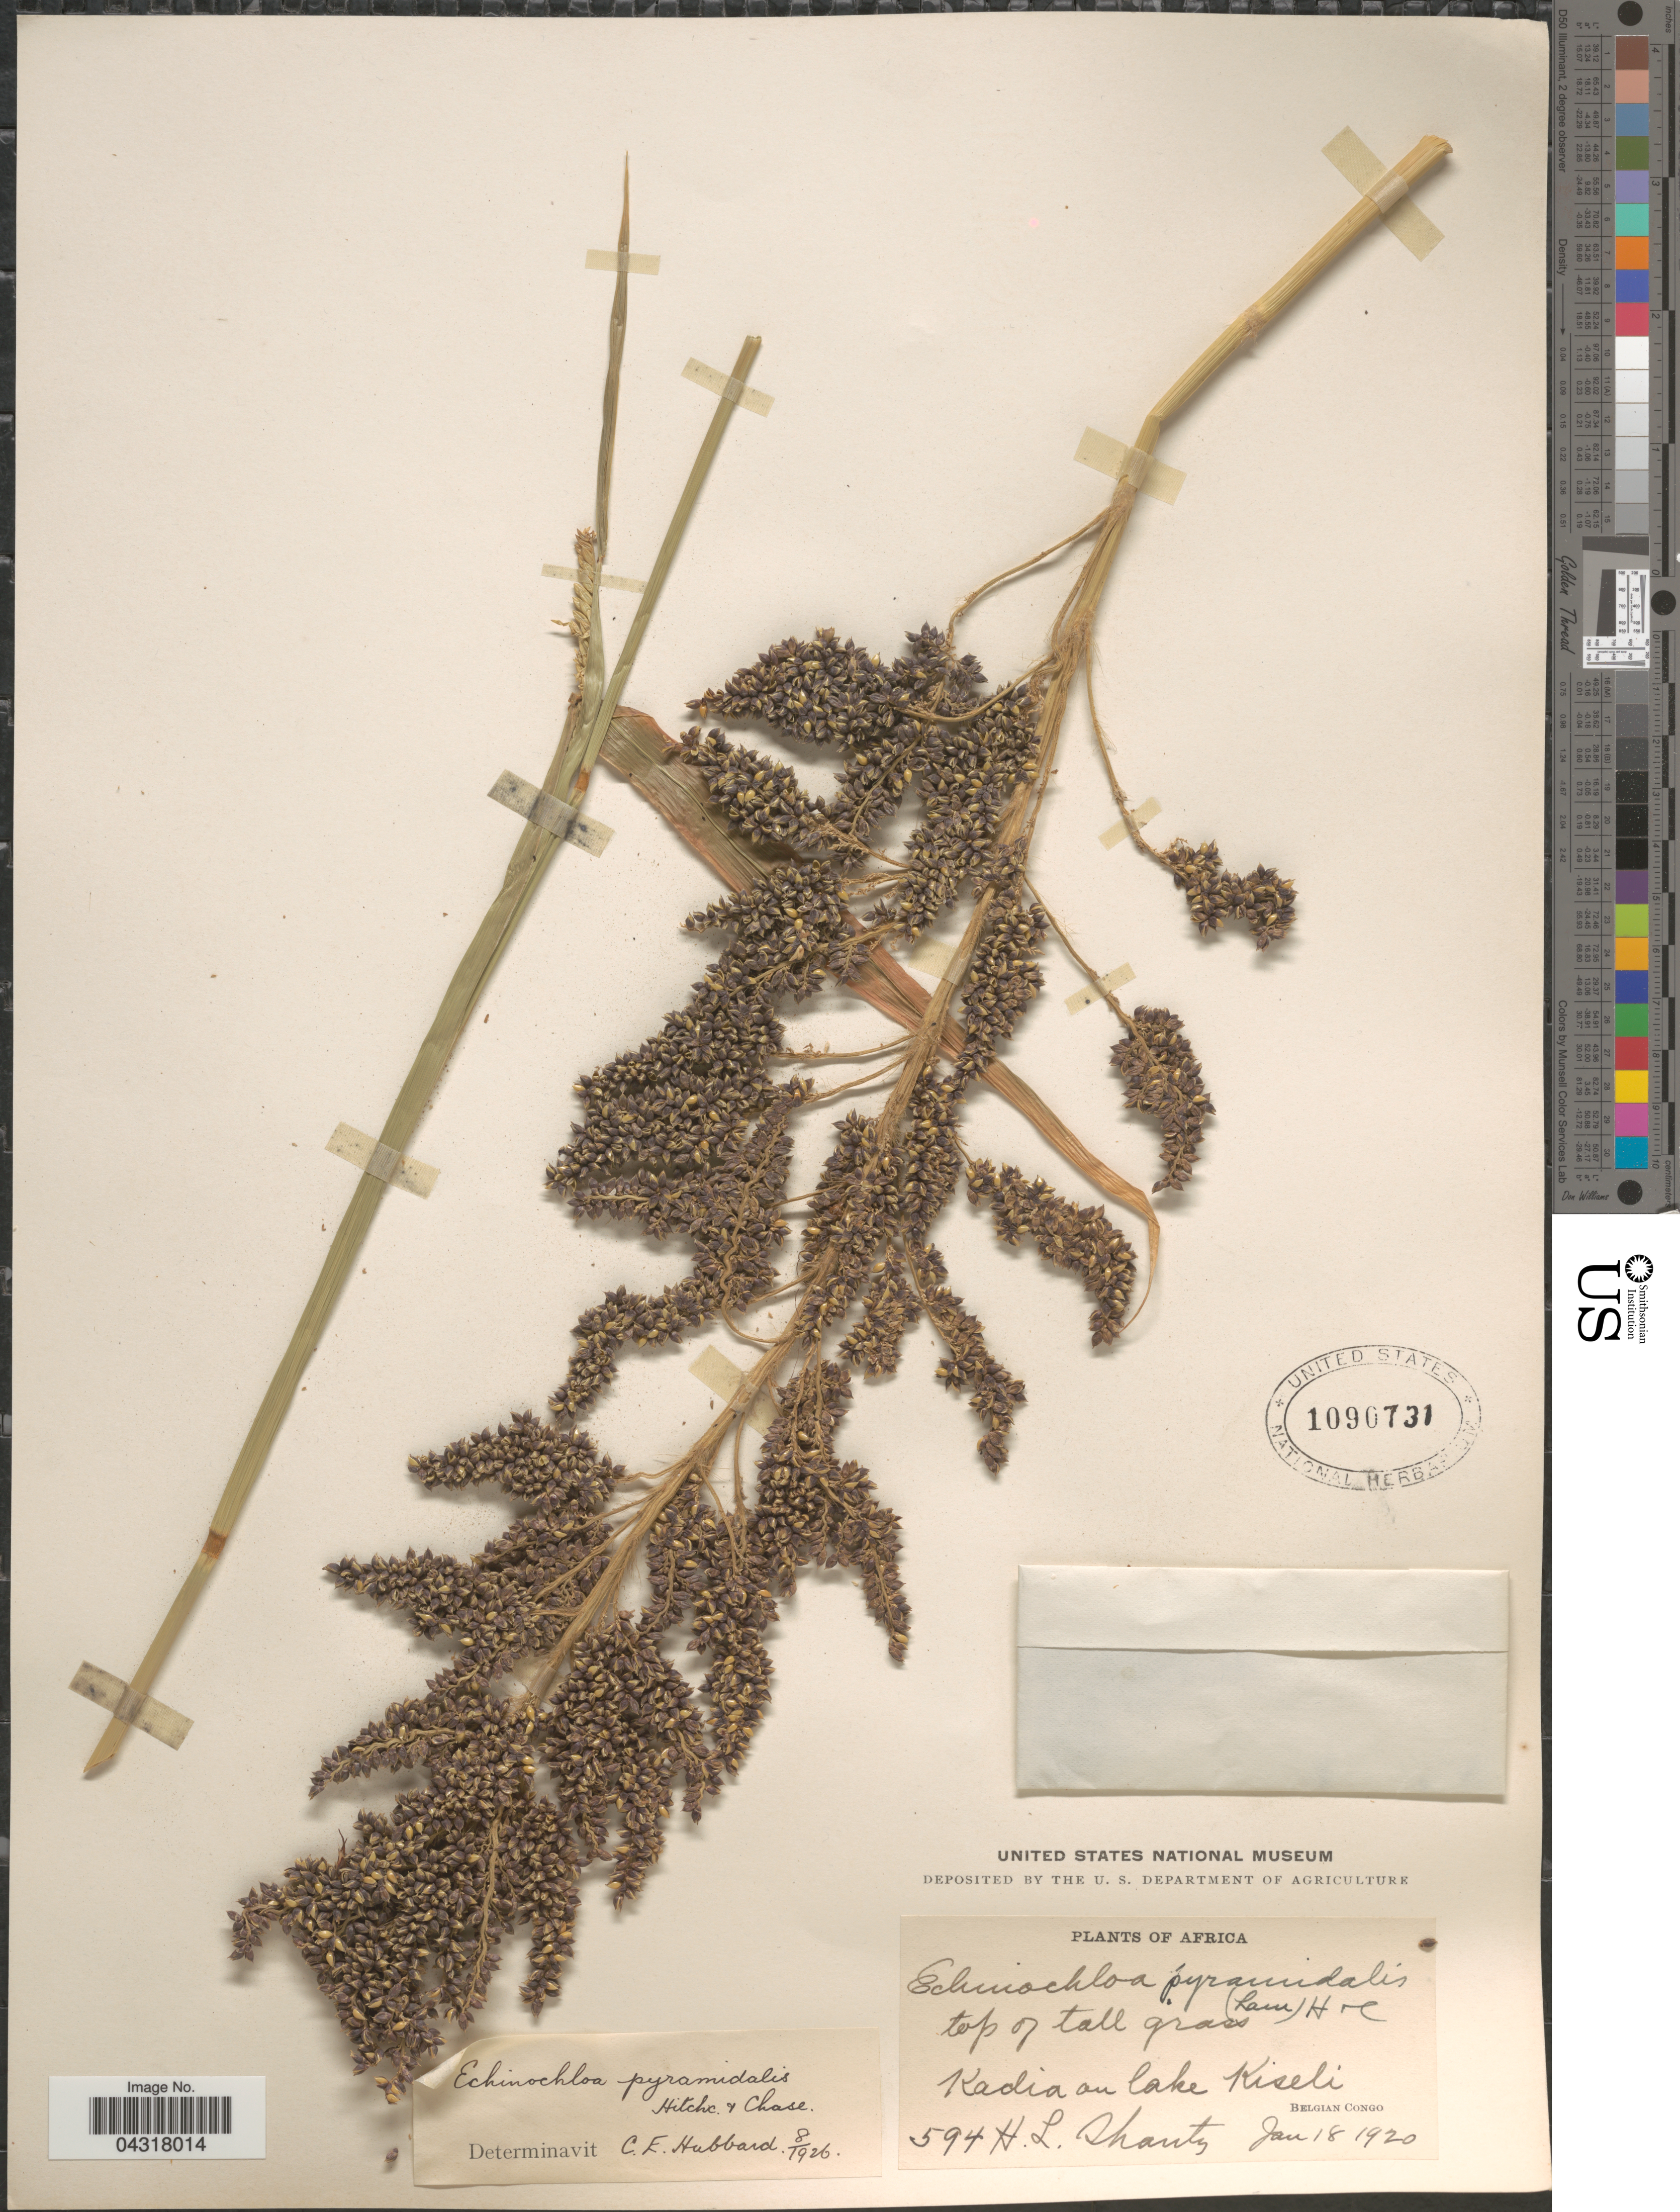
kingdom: Plantae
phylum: Tracheophyta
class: Liliopsida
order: Poales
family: Poaceae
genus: Echinochloa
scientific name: Echinochloa pyramidalis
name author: (Lam.) Hitchc. & Chase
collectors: H. Shantz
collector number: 594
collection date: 1920-01-18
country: Congo, Democratic Republic of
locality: Kadia on lake Kiseli. Belgian Congo.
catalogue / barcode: US 1090731